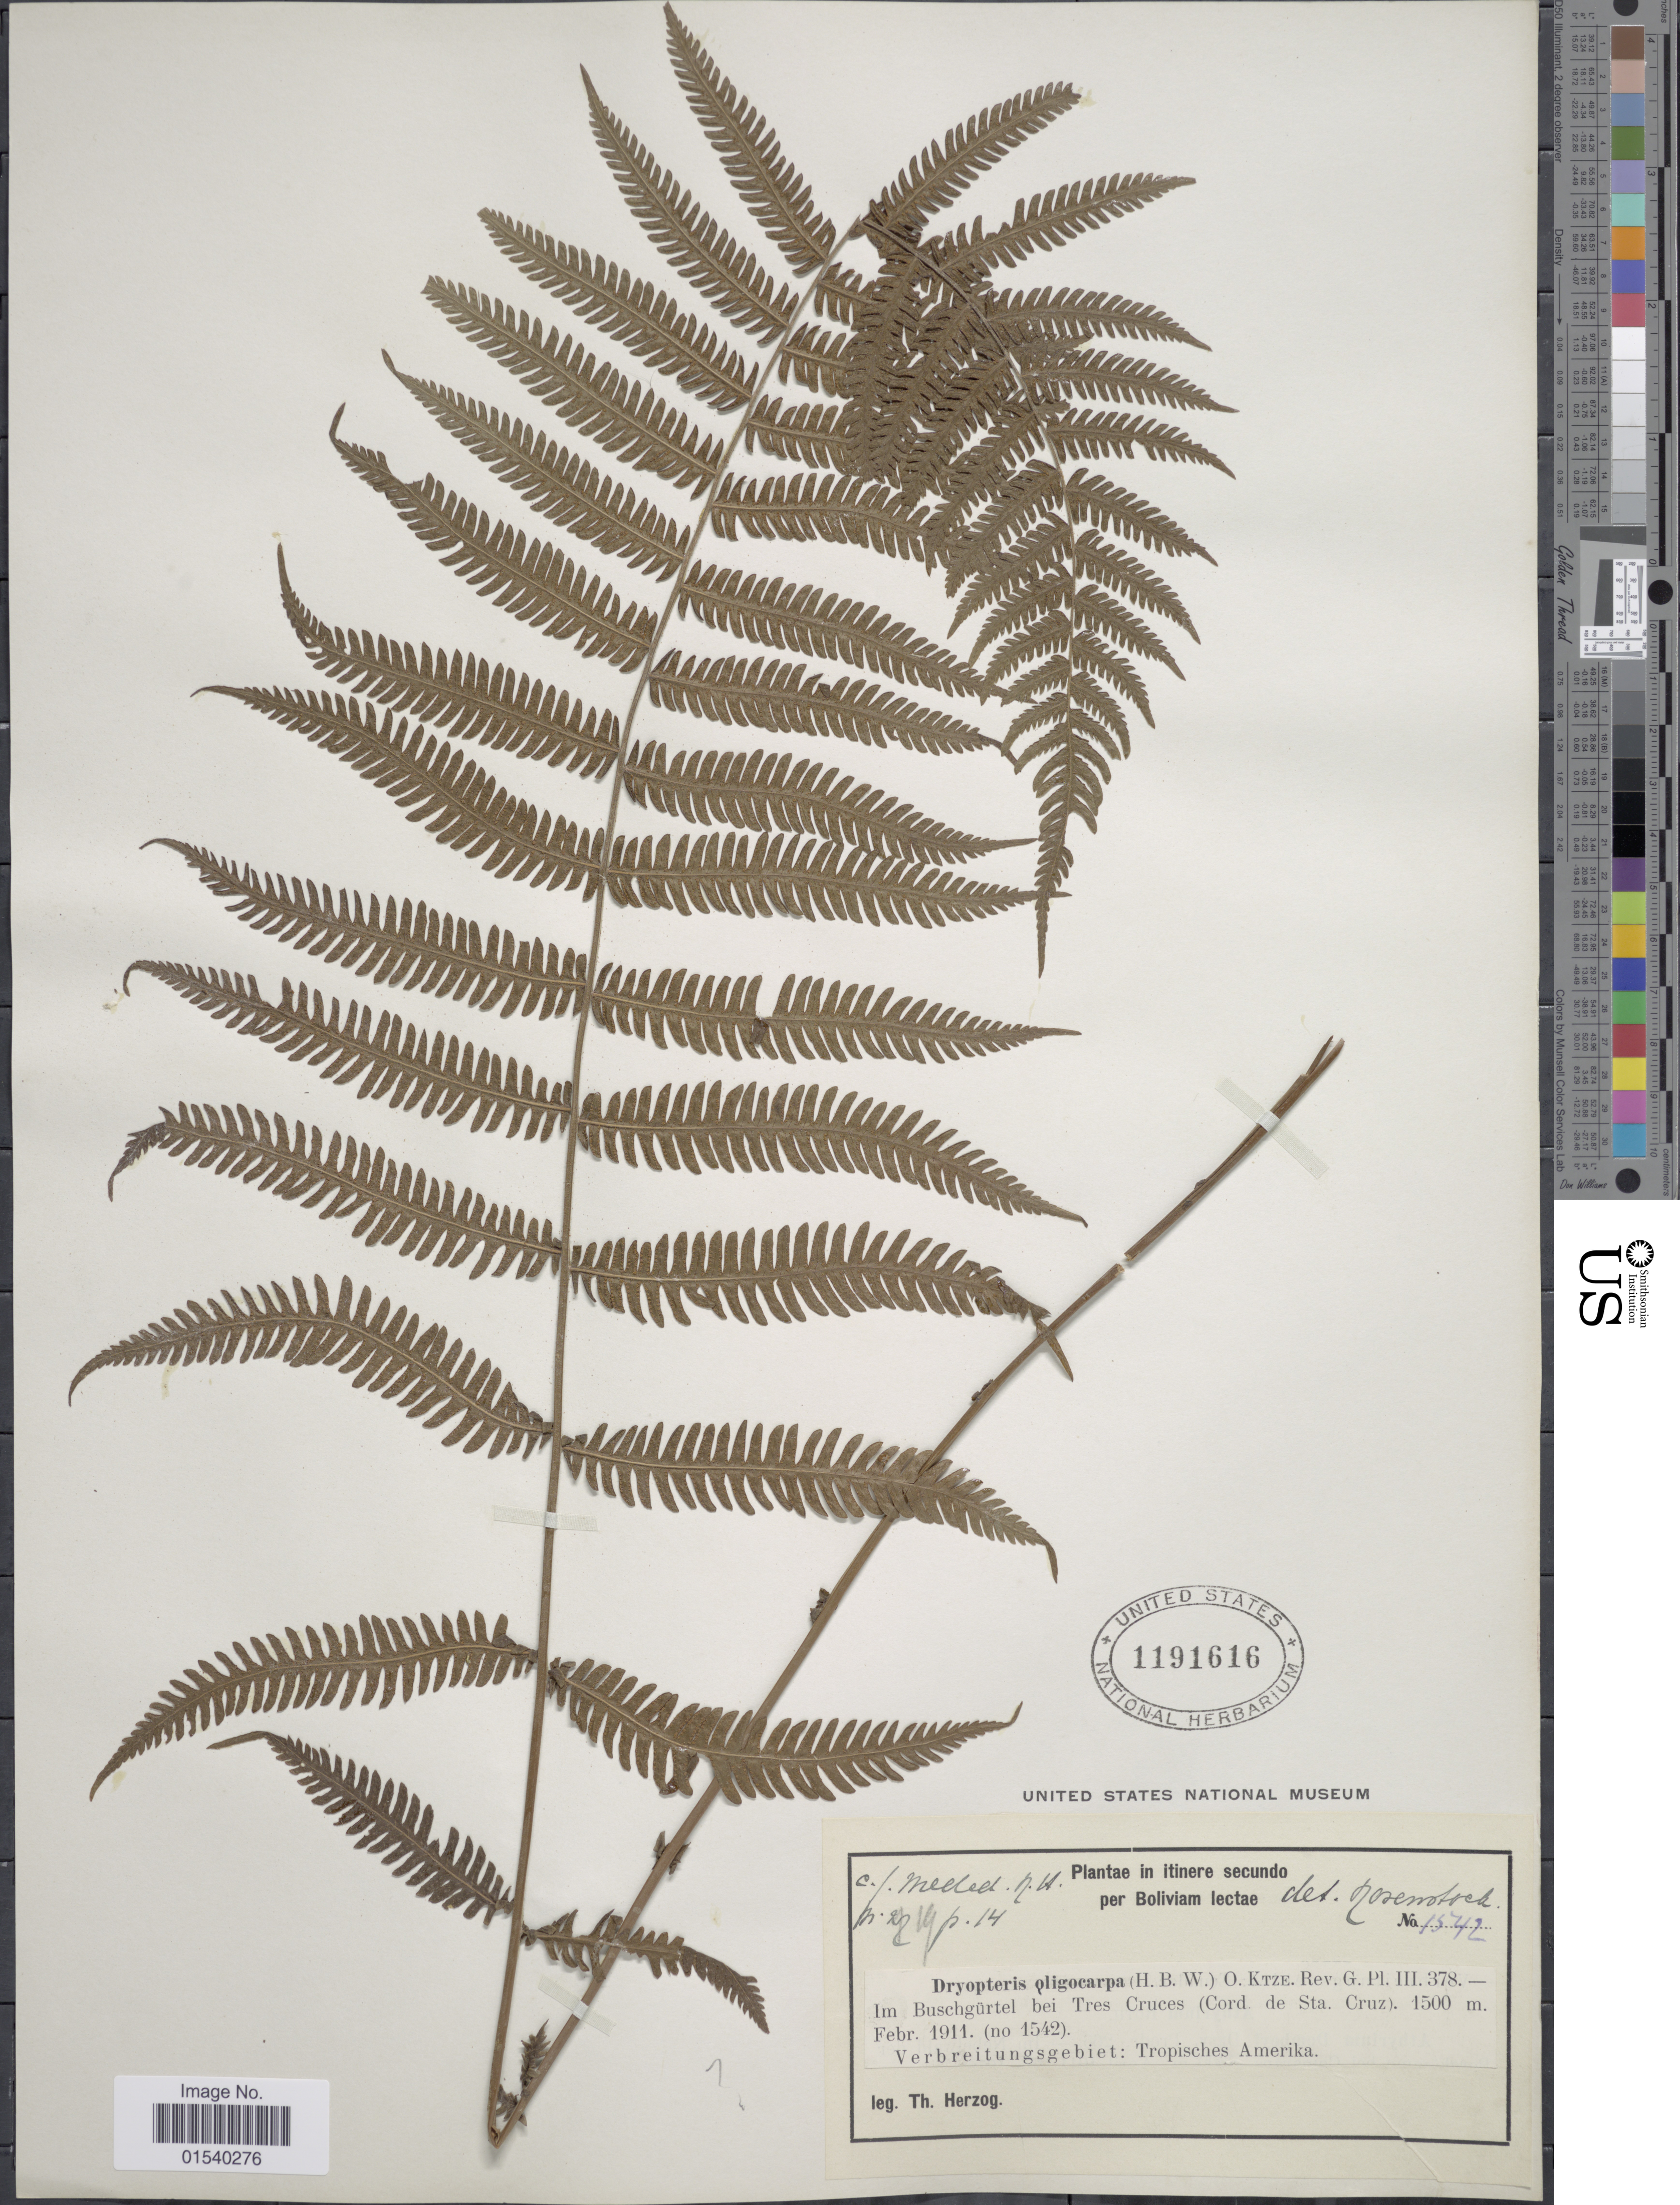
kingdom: Plantae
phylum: Tracheophyta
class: Polypodiopsida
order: Polypodiales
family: Thelypteridaceae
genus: Amauropelta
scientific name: Amauropelta oligocarpa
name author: (Humb. & Bonpl. ex Willd.) Pic. Serm.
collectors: T. K. J. Herzog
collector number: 1542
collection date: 1911-02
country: Bolivia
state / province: Santa Cruz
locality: Im Buschgürtel bei Tres Cruces (Cord de Sta Cruz)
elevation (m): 1500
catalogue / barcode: US 1191616